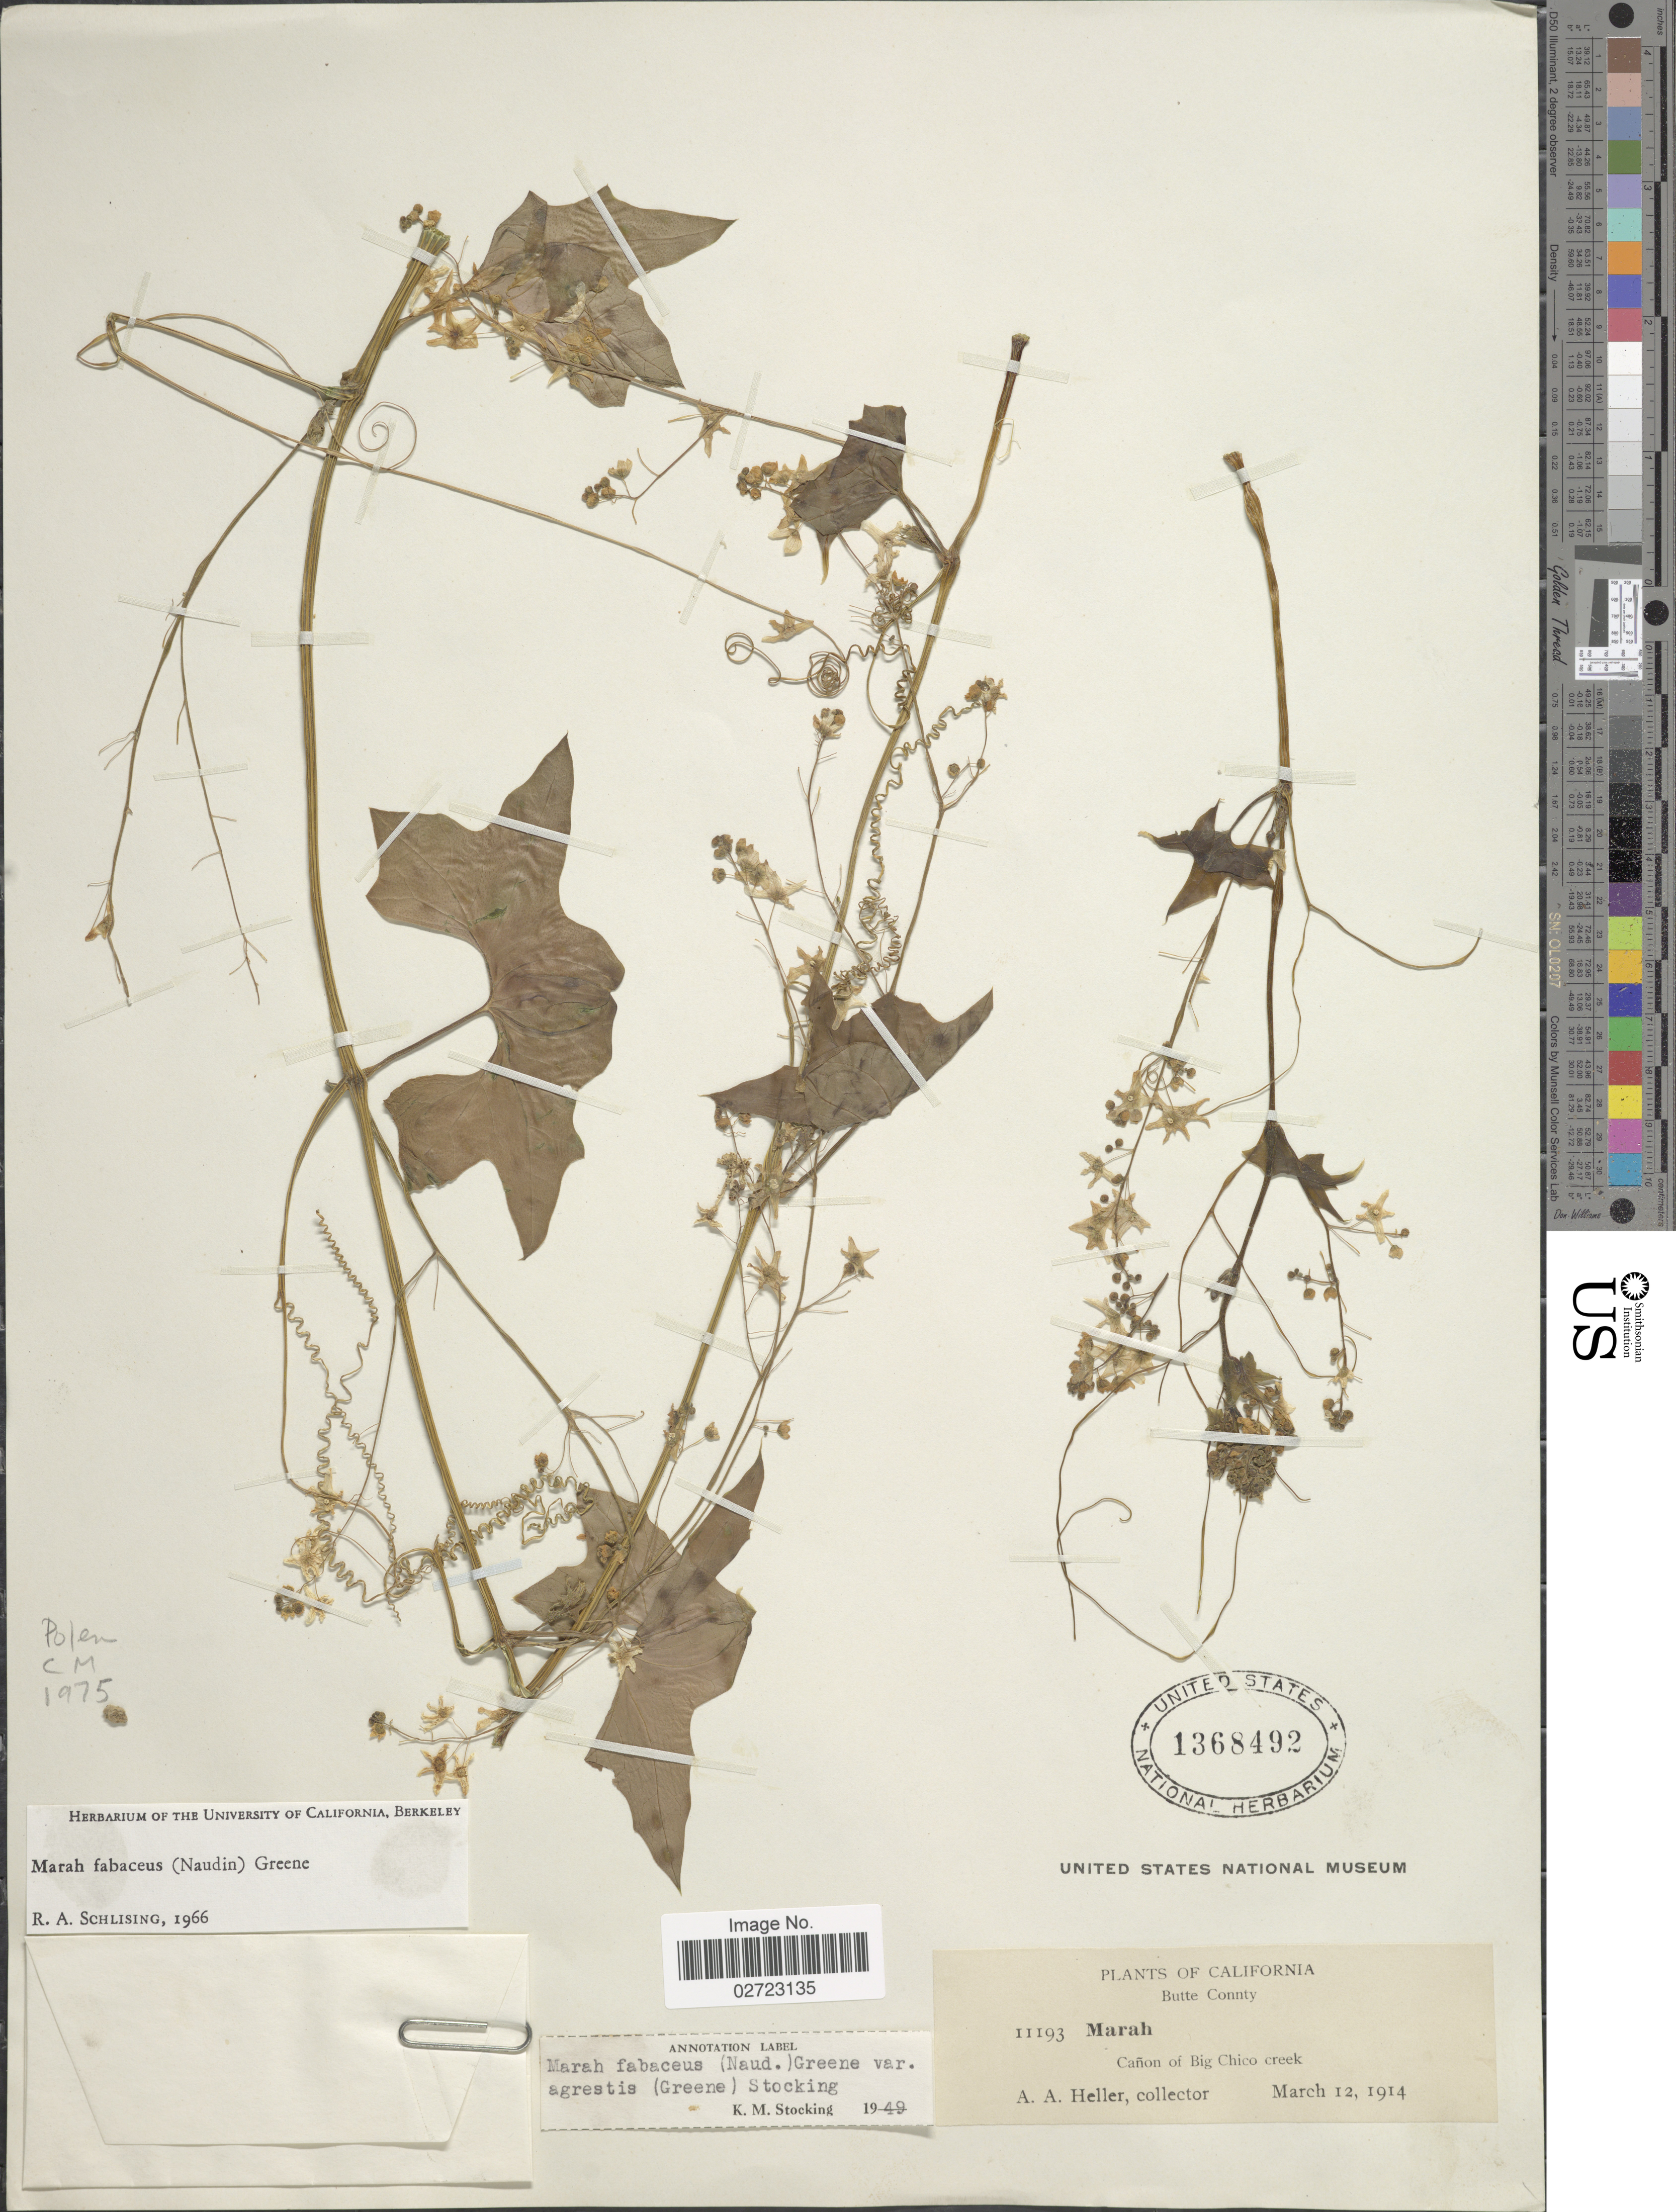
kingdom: Plantae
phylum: Tracheophyta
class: Magnoliopsida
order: Cucurbitales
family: Cucurbitaceae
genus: Marah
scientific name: Marah fabacea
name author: (Naudin) Greene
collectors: A. A. Heller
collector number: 11193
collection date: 1914-03-12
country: United States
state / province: California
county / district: Butte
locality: Butte County, Canon of Big Chico creek.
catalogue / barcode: US 1368492